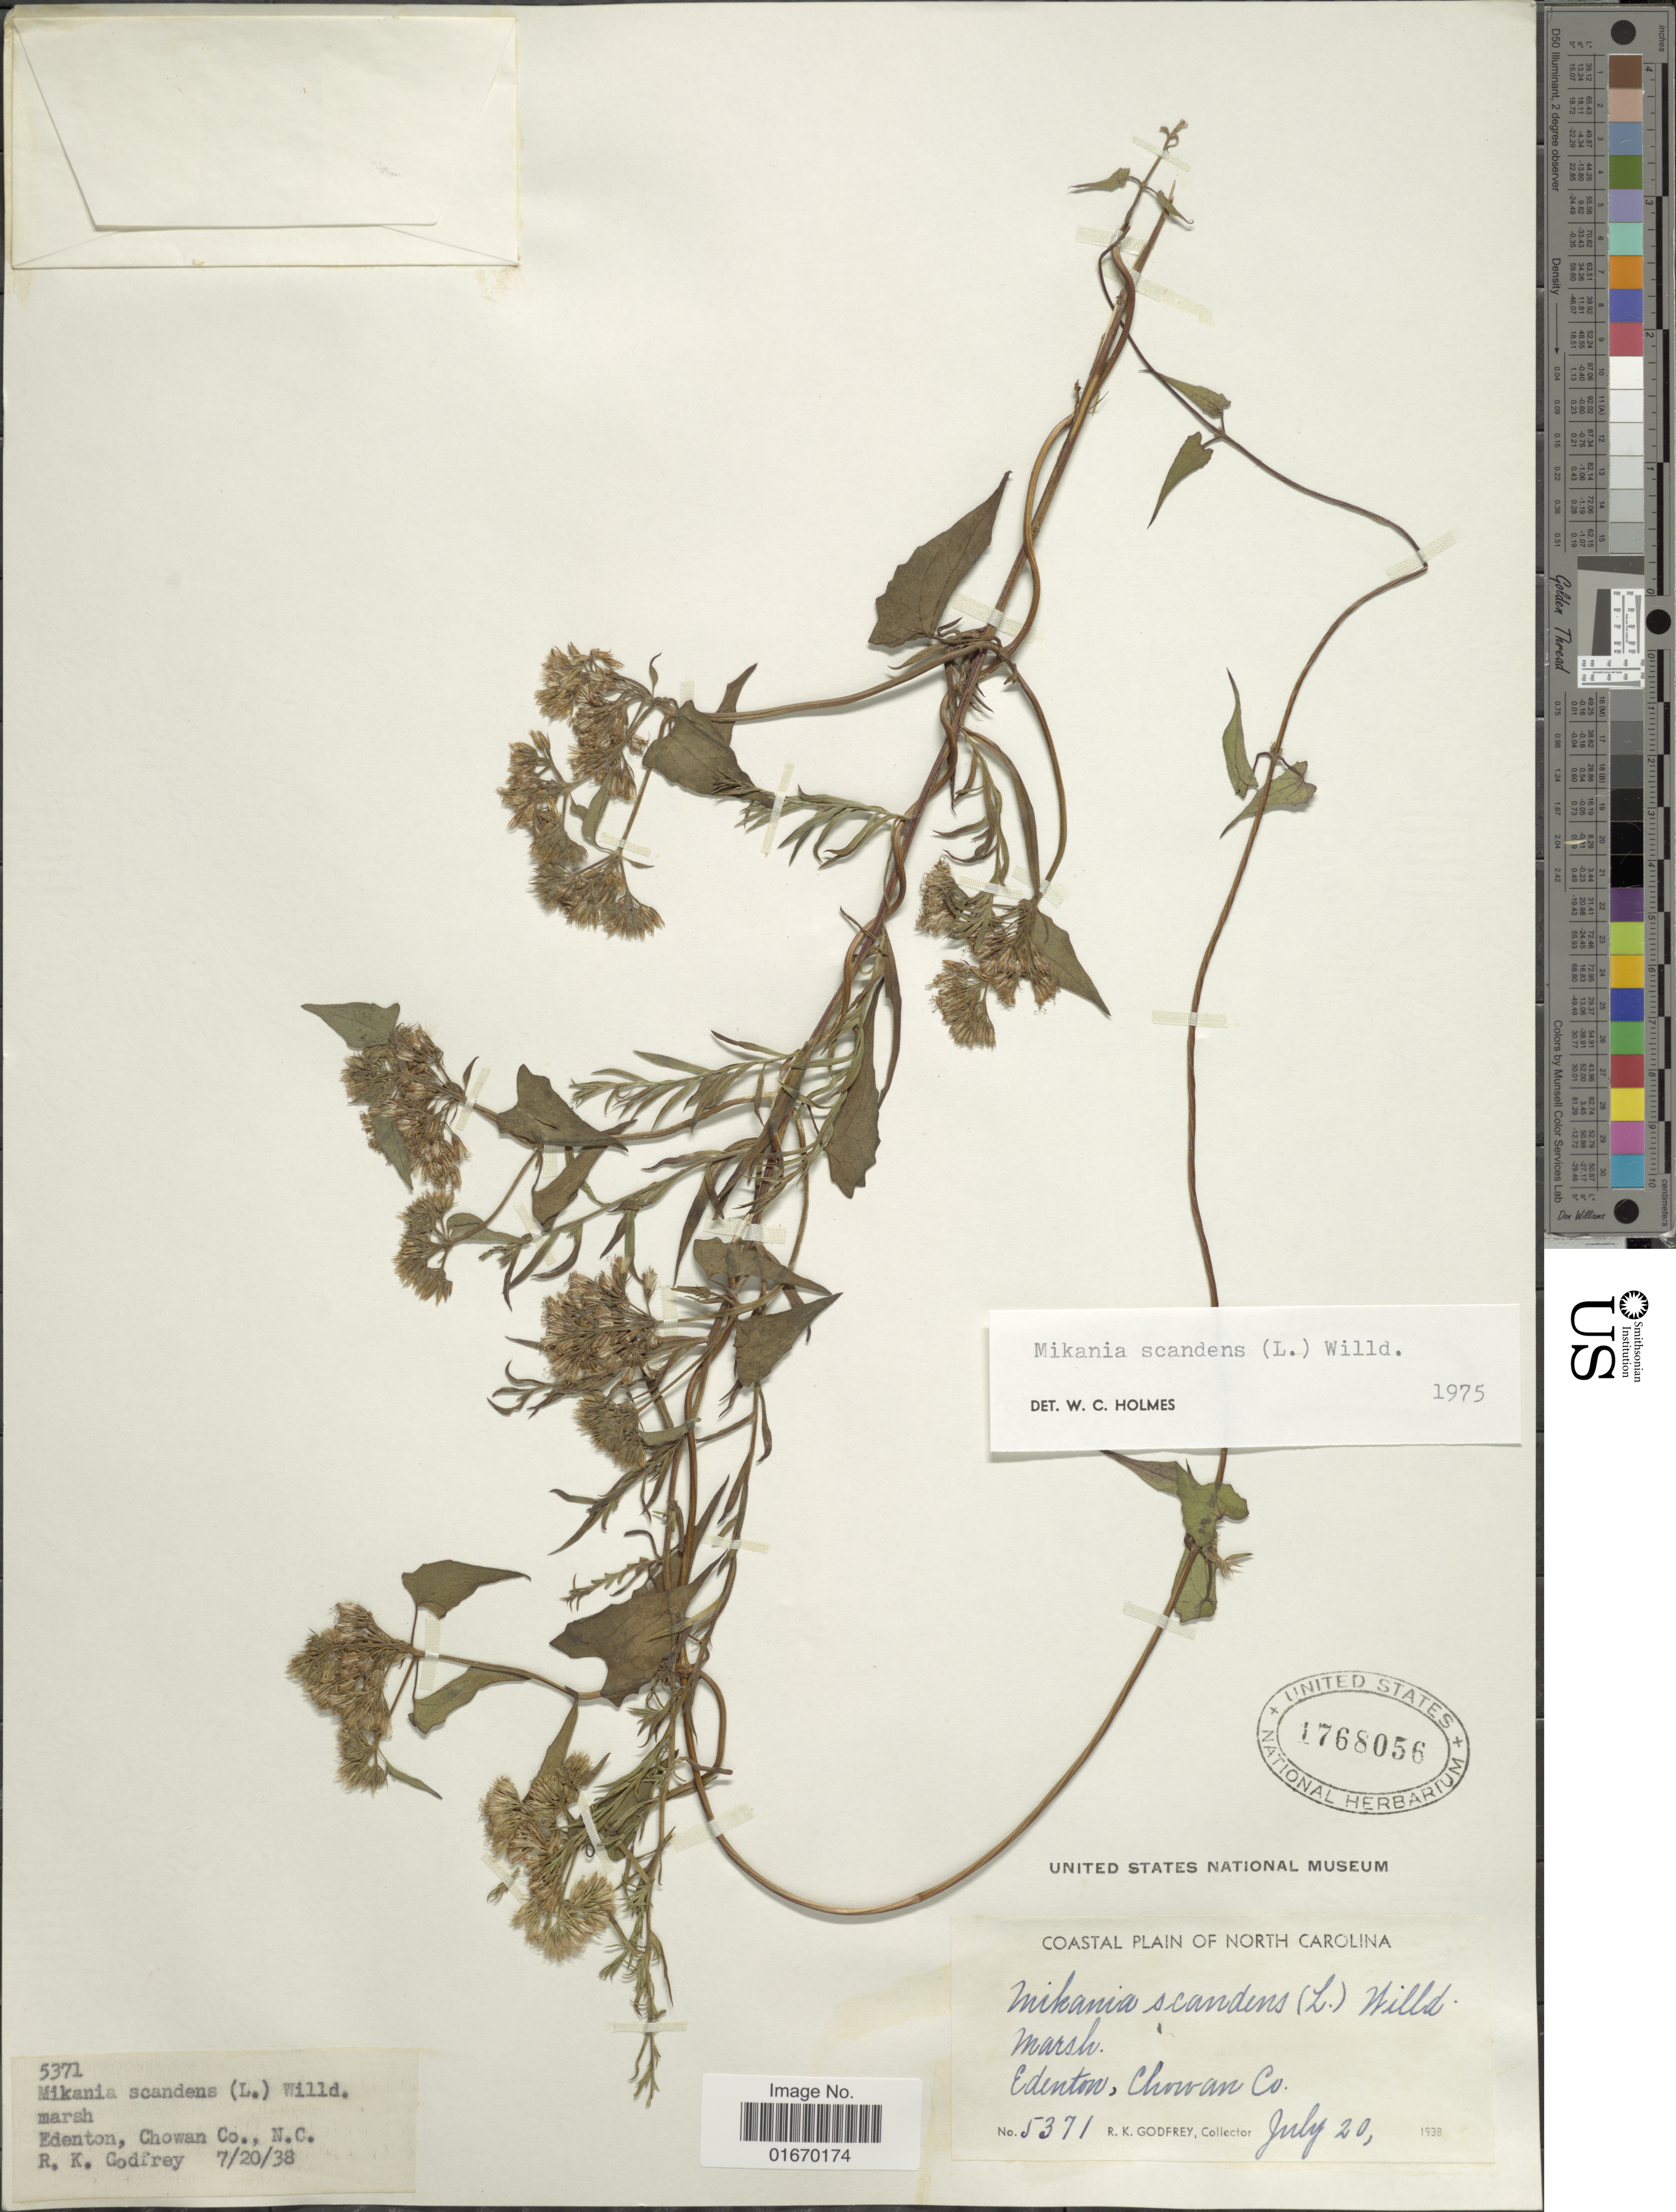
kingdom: Plantae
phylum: Tracheophyta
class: Magnoliopsida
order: Asterales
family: Asteraceae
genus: Mikania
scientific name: Mikania scandens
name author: (L.) Willd.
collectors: R. K. Godfrey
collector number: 5371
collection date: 1938-07-20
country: United States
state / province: North Carolina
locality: Edenton, Chowman Co.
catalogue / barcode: US 1768056